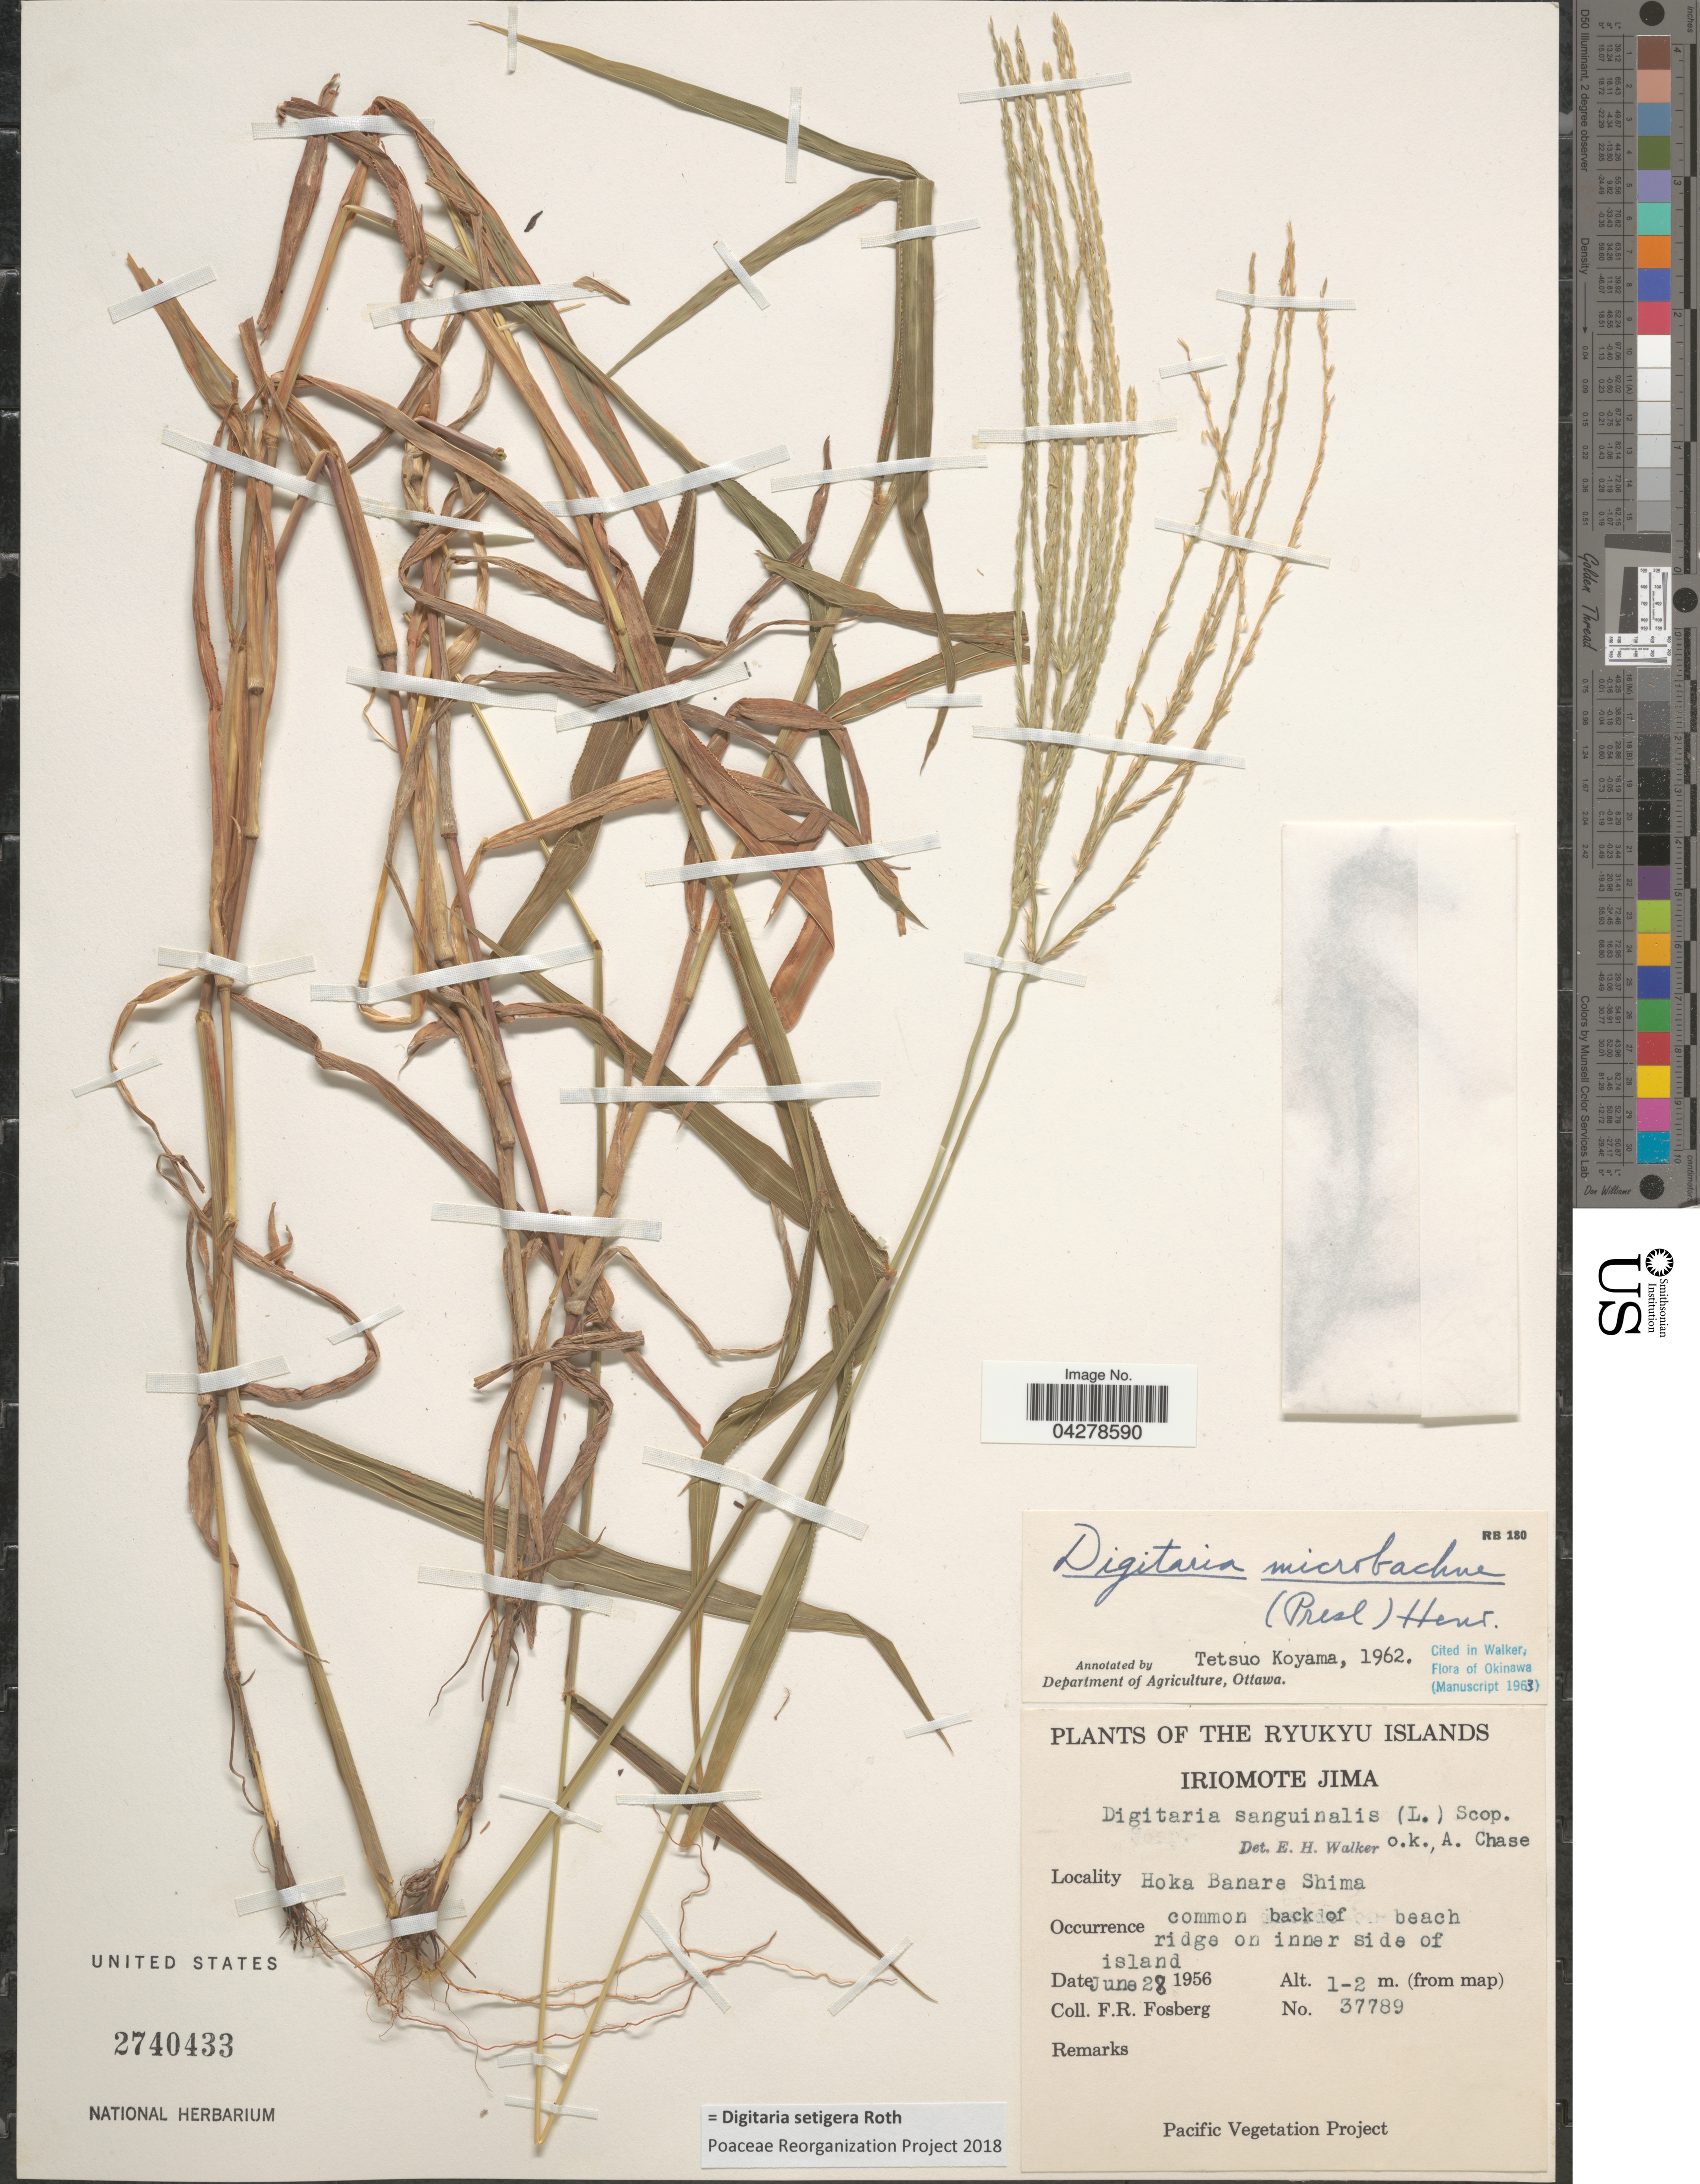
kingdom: Plantae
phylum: Tracheophyta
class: Liliopsida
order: Poales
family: Poaceae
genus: Digitaria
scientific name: Digitaria setigera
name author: Roth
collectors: F. R. Fosberg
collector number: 37789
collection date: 1956-06-28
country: Japan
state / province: Okinawa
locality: The Ryukyu Islands. Iriomote Jima. Hoka Banare Shima. Common back of beach ridge on inner side of island.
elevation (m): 1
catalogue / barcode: US 2740433